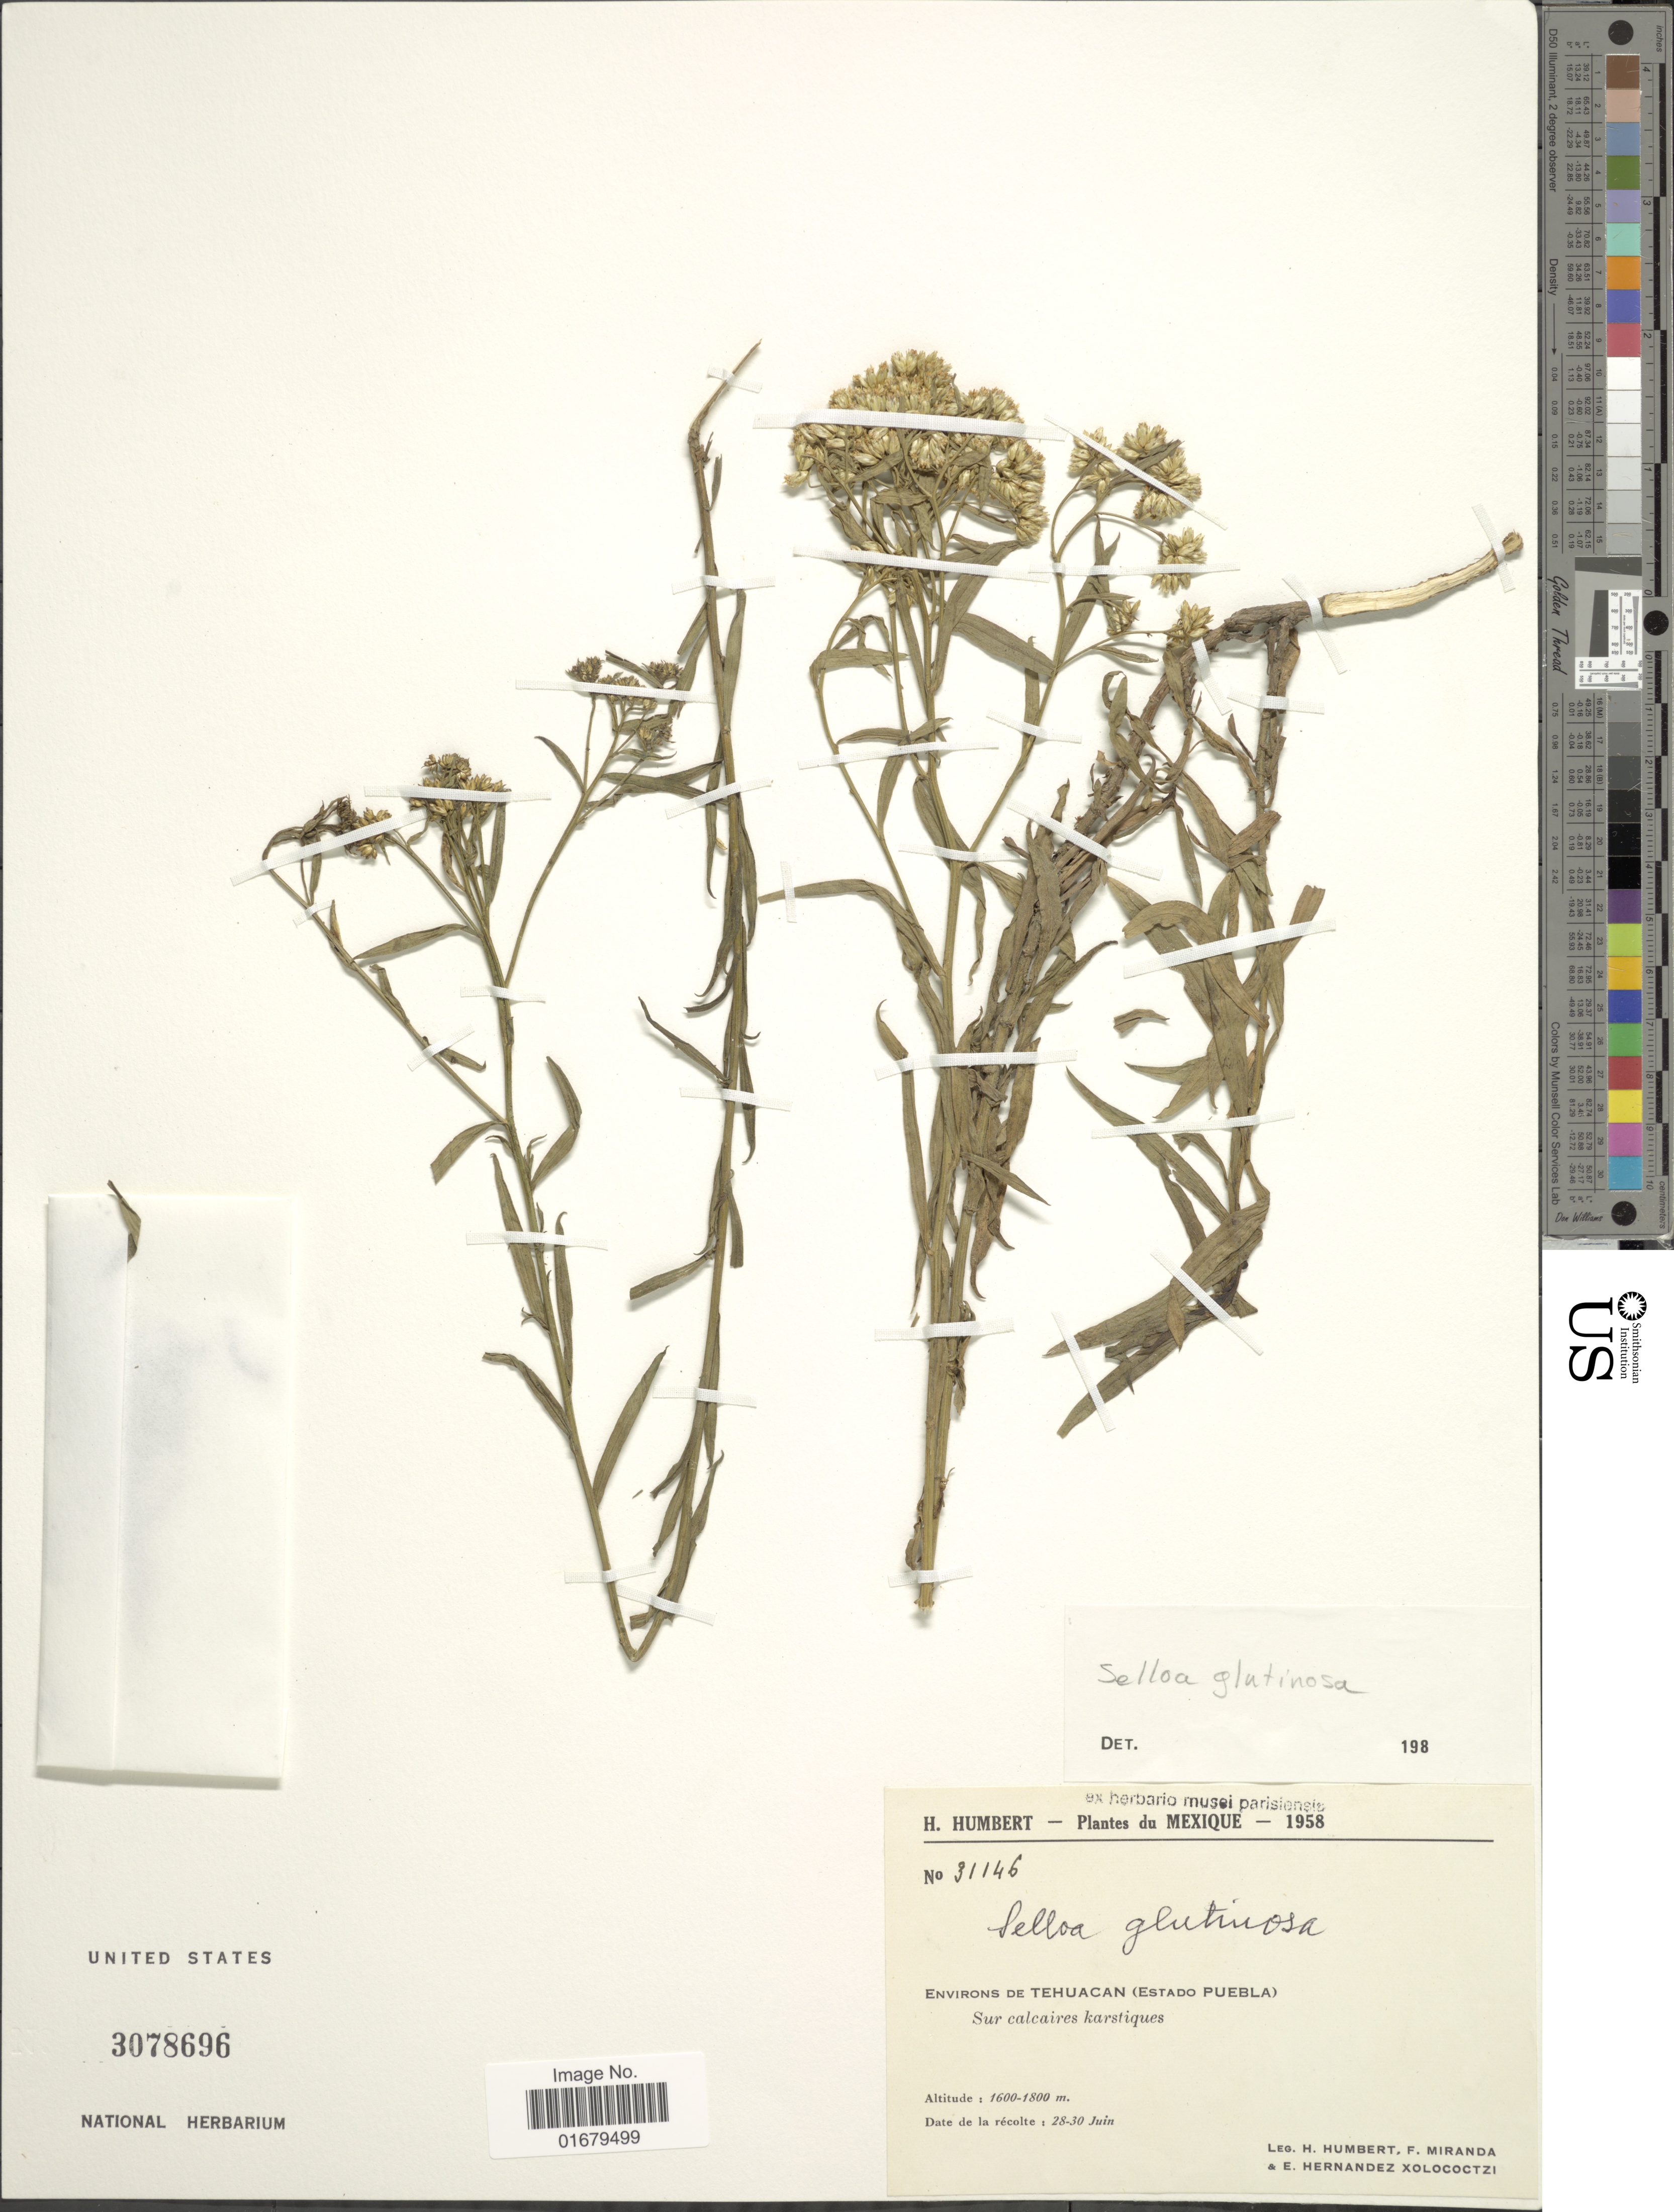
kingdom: Plantae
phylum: Tracheophyta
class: Magnoliopsida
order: Asterales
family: Asteraceae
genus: Gymnosperma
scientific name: Gymnosperma glutinosum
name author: (Spreng.) Less.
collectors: H. Humbert, F. Miranda & E. Hernandez X.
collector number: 31146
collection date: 1958-06-28/1958-06-30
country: Mexico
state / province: Puebla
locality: Environs de Tehuacan, Sur calcaires karstiques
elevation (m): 1600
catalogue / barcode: US 3078696